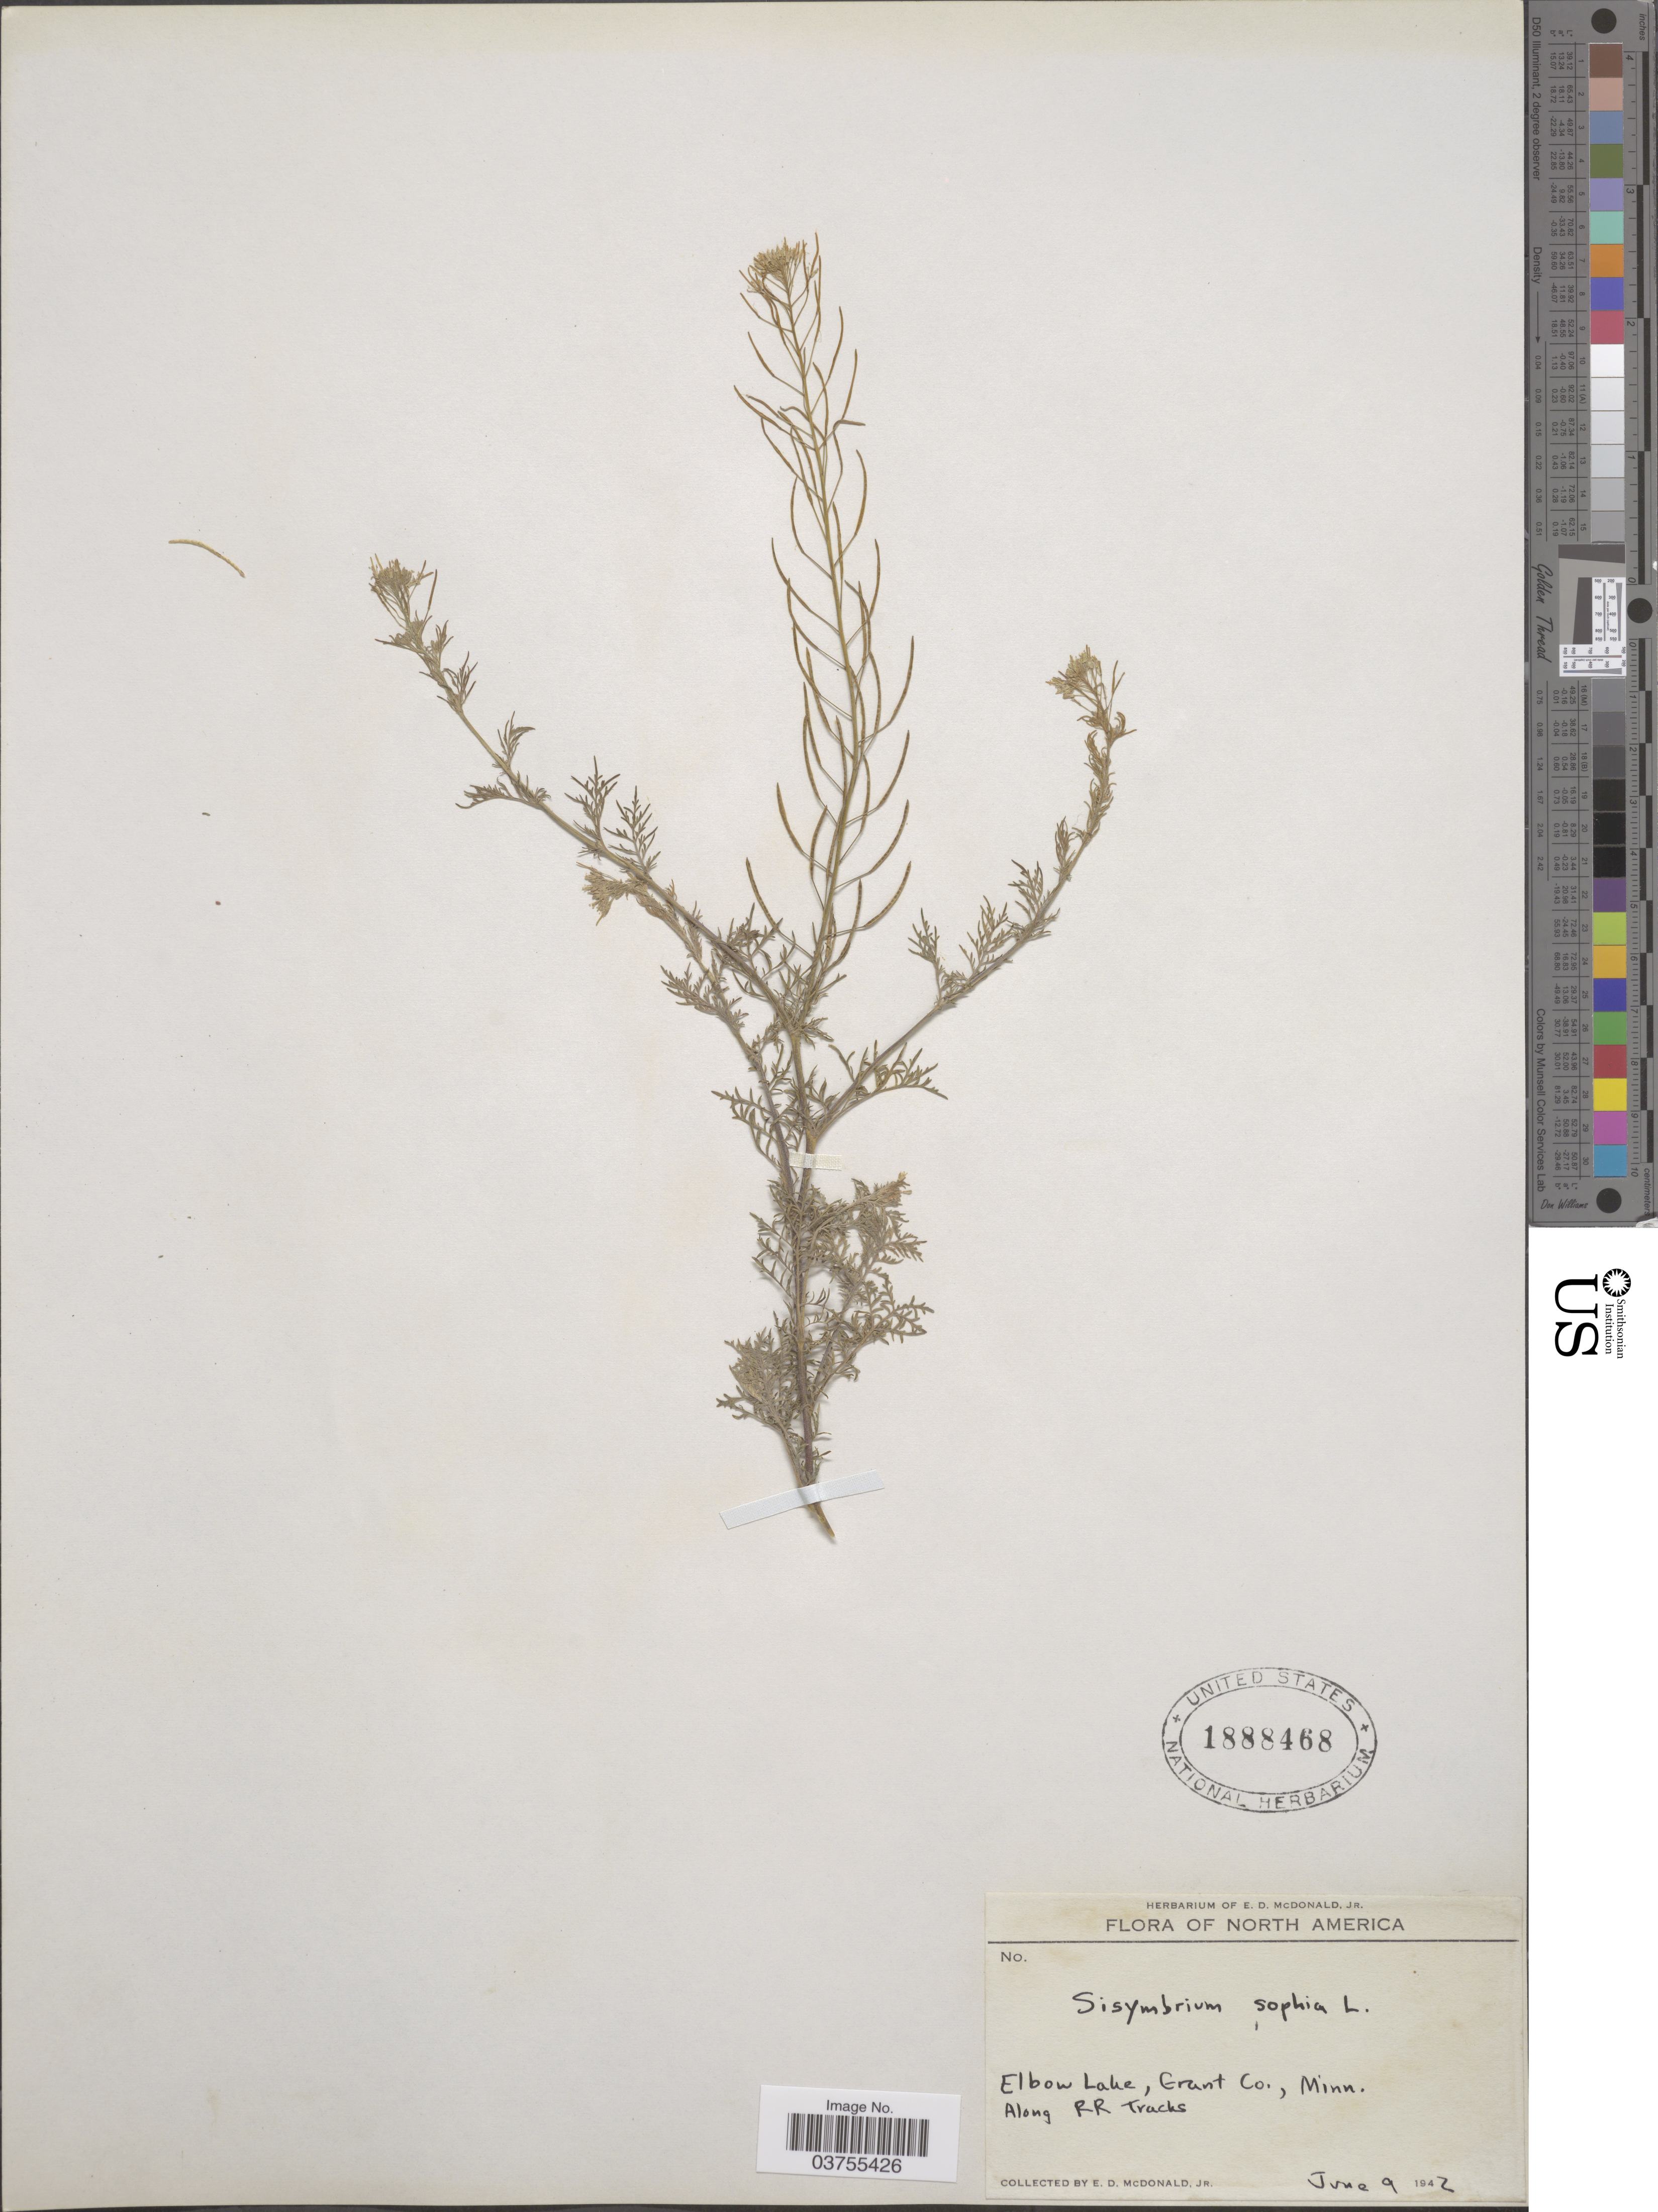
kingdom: Plantae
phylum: Tracheophyta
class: Magnoliopsida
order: Brassicales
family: Brassicaceae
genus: Descurainia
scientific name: Descurainia sophia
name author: (L.) Webb ex Prantl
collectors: E. D. McDonald Jr.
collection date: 1942-06-09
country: United States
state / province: Minnesota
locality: Elbow Lake, Grant Co. Along R.R. Tracks.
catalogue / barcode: US 1888468